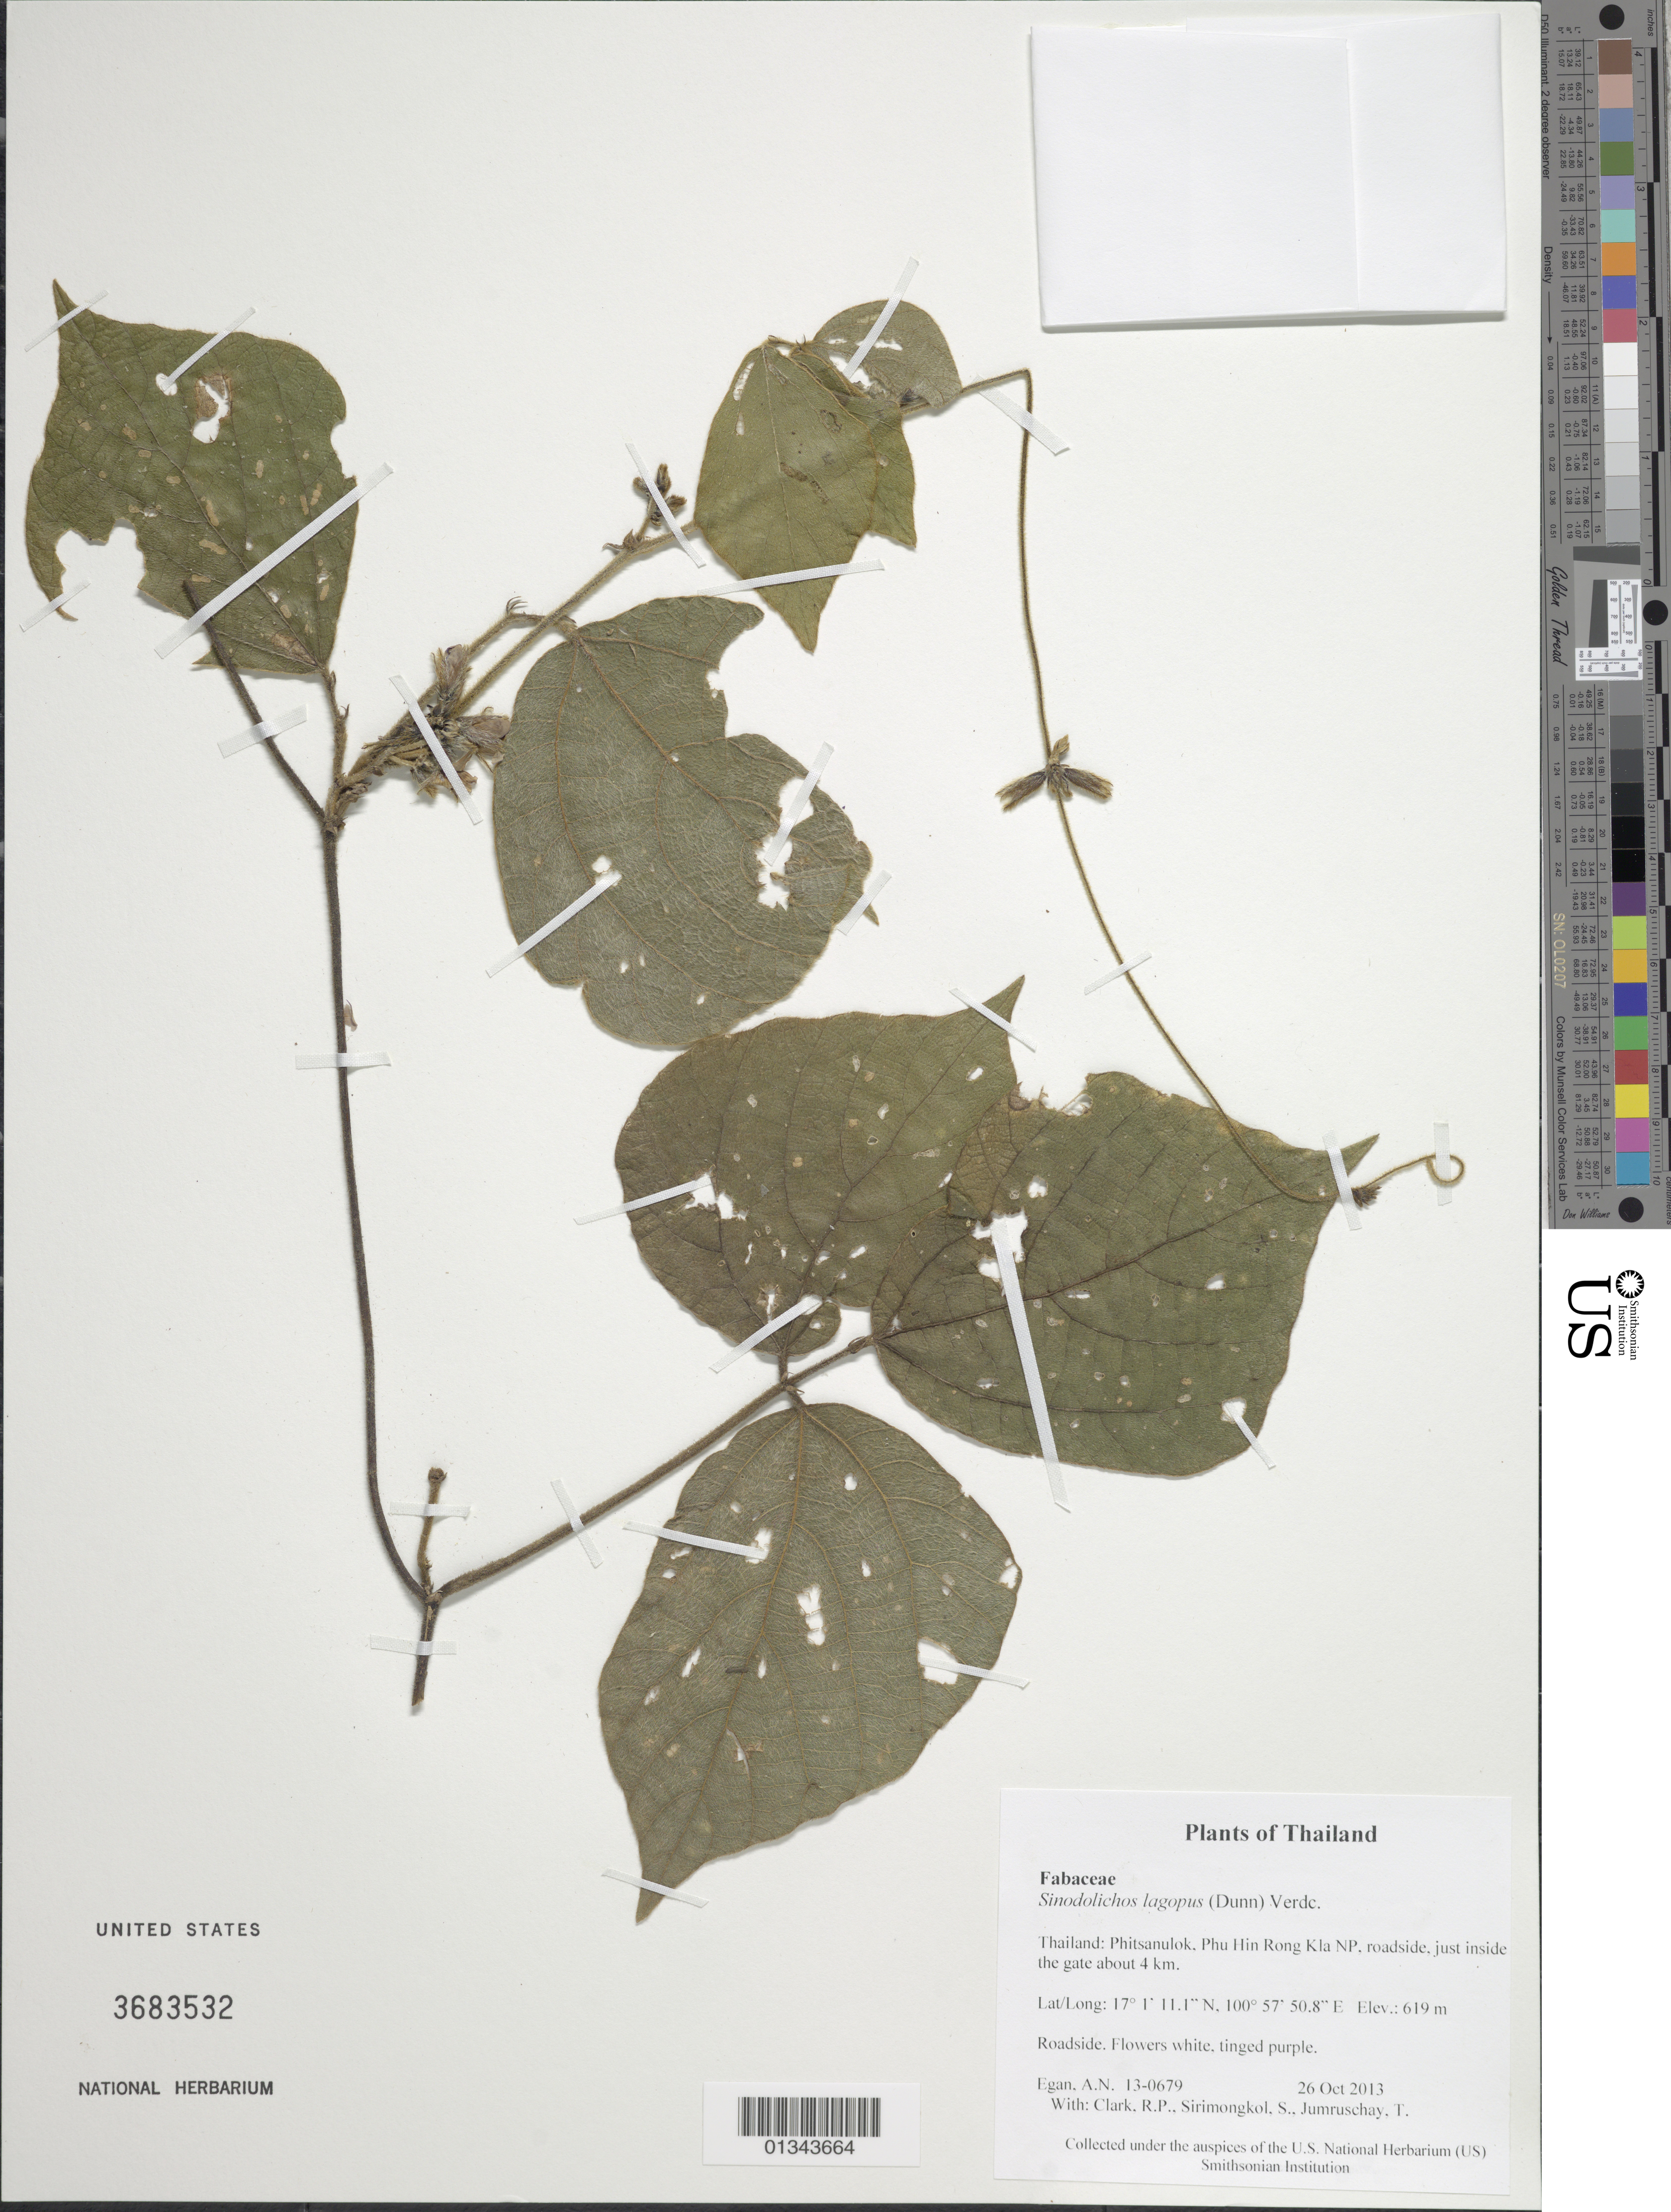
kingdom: Plantae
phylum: Tracheophyta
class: Magnoliopsida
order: Fabales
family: Fabaceae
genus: Sinodolichos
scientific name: Sinodolichos lagopus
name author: (Dunn) Verdc.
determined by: Egan, Ashley N., (US), Smithsonian Institution - National Museum of Natural History (UNITED STATES)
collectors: A. N. Egan, R. P. Clark, S. Sirimongkol & T. Jumruschay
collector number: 13-0679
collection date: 2013-10-26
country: Thailand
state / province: Phitsanulok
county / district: Nakhon Thai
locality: Phu Hin Rong Kla NP, roadside, just inside the gate about 4 km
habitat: Roadside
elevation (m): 619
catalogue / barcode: US 3683532